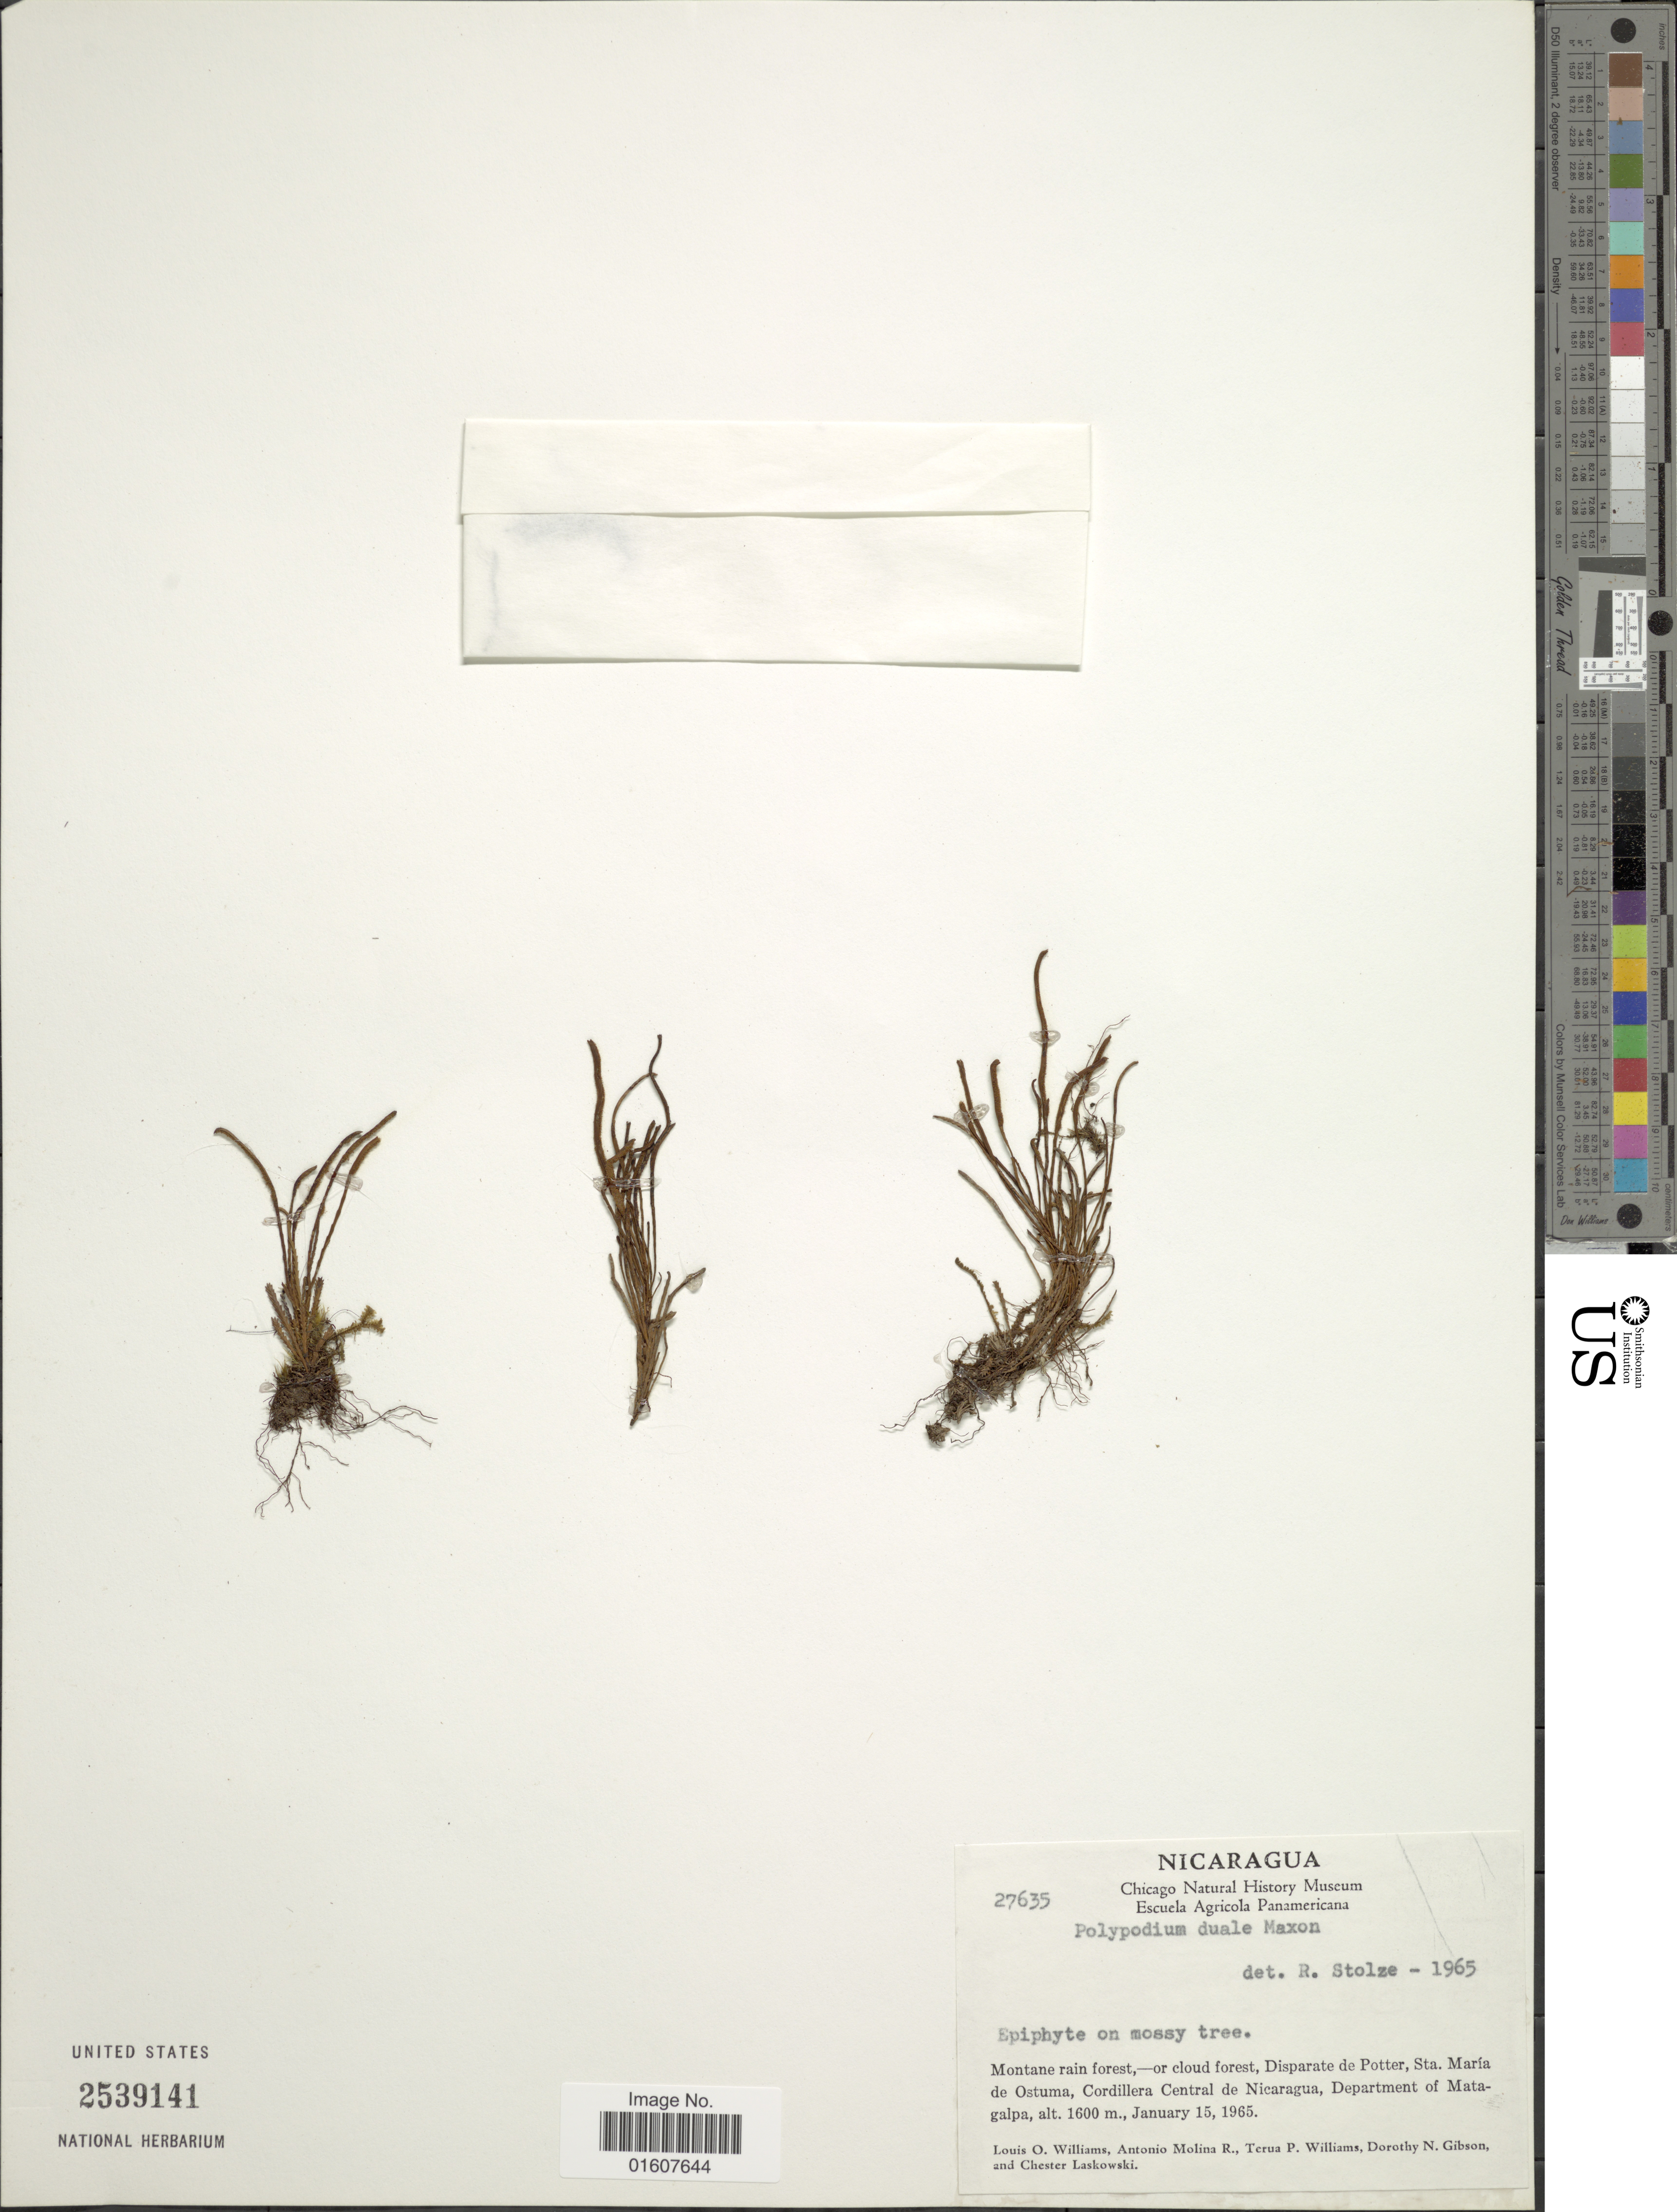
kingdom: Plantae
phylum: Tracheophyta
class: Polypodiopsida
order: Polypodiales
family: Polypodiaceae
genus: Cochlidium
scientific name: Cochlidium serrulatum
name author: (Sw.) L.E. Bishop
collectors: L. O. Williams, A. Molina R., T. P. Williams, D. N. Gibson & C. Laskowski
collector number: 27635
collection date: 1965-01-15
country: Nicaragua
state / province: Matagalpa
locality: Montane rain forest,-or cloud forest, Disparate de Potter, Sta María de ostuma, Cordillera central de Nicaragua, Department of Matgalpa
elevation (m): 1600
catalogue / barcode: US 2539141